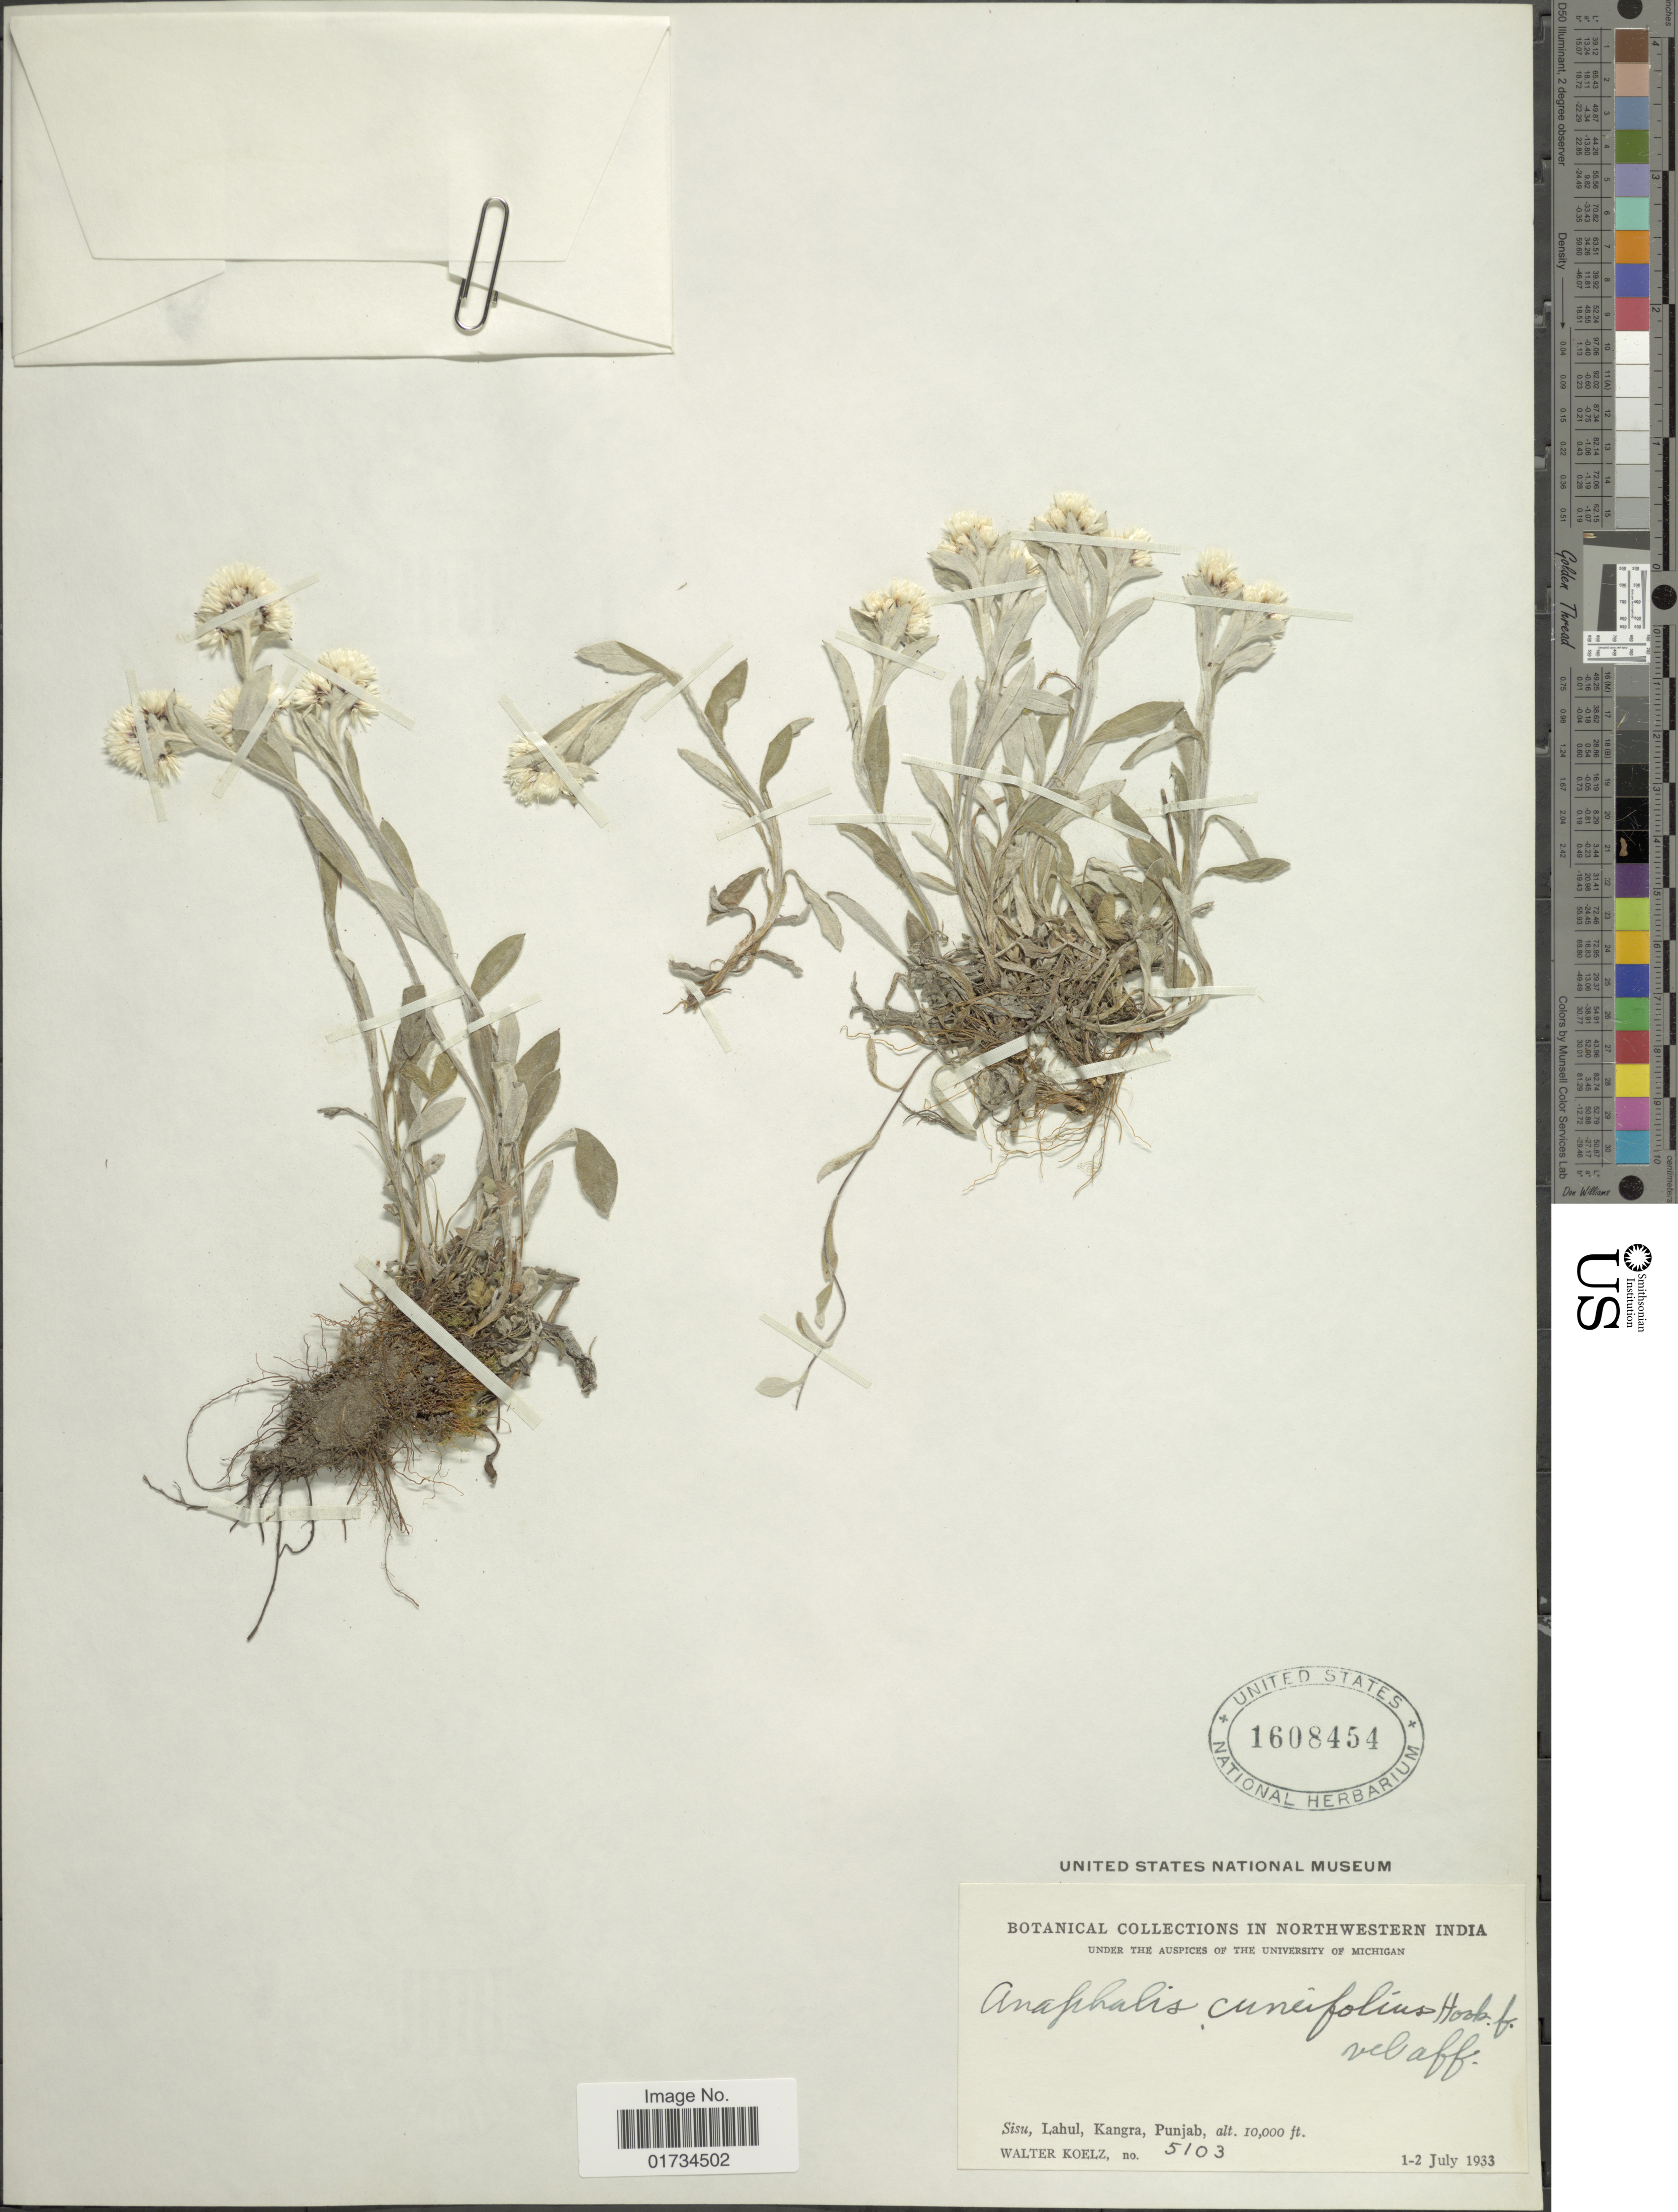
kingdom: Plantae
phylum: Tracheophyta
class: Magnoliopsida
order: Asterales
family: Asteraceae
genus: Anaphalis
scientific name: Anaphalis cuneifolia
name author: Hook. f.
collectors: W. N. Koelz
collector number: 5103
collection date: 1933-07-01/1933-07-02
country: India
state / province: Himachal Pradesh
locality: Sisu, Lahul, Kangra, Punjab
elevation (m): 3048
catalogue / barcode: US 1608454